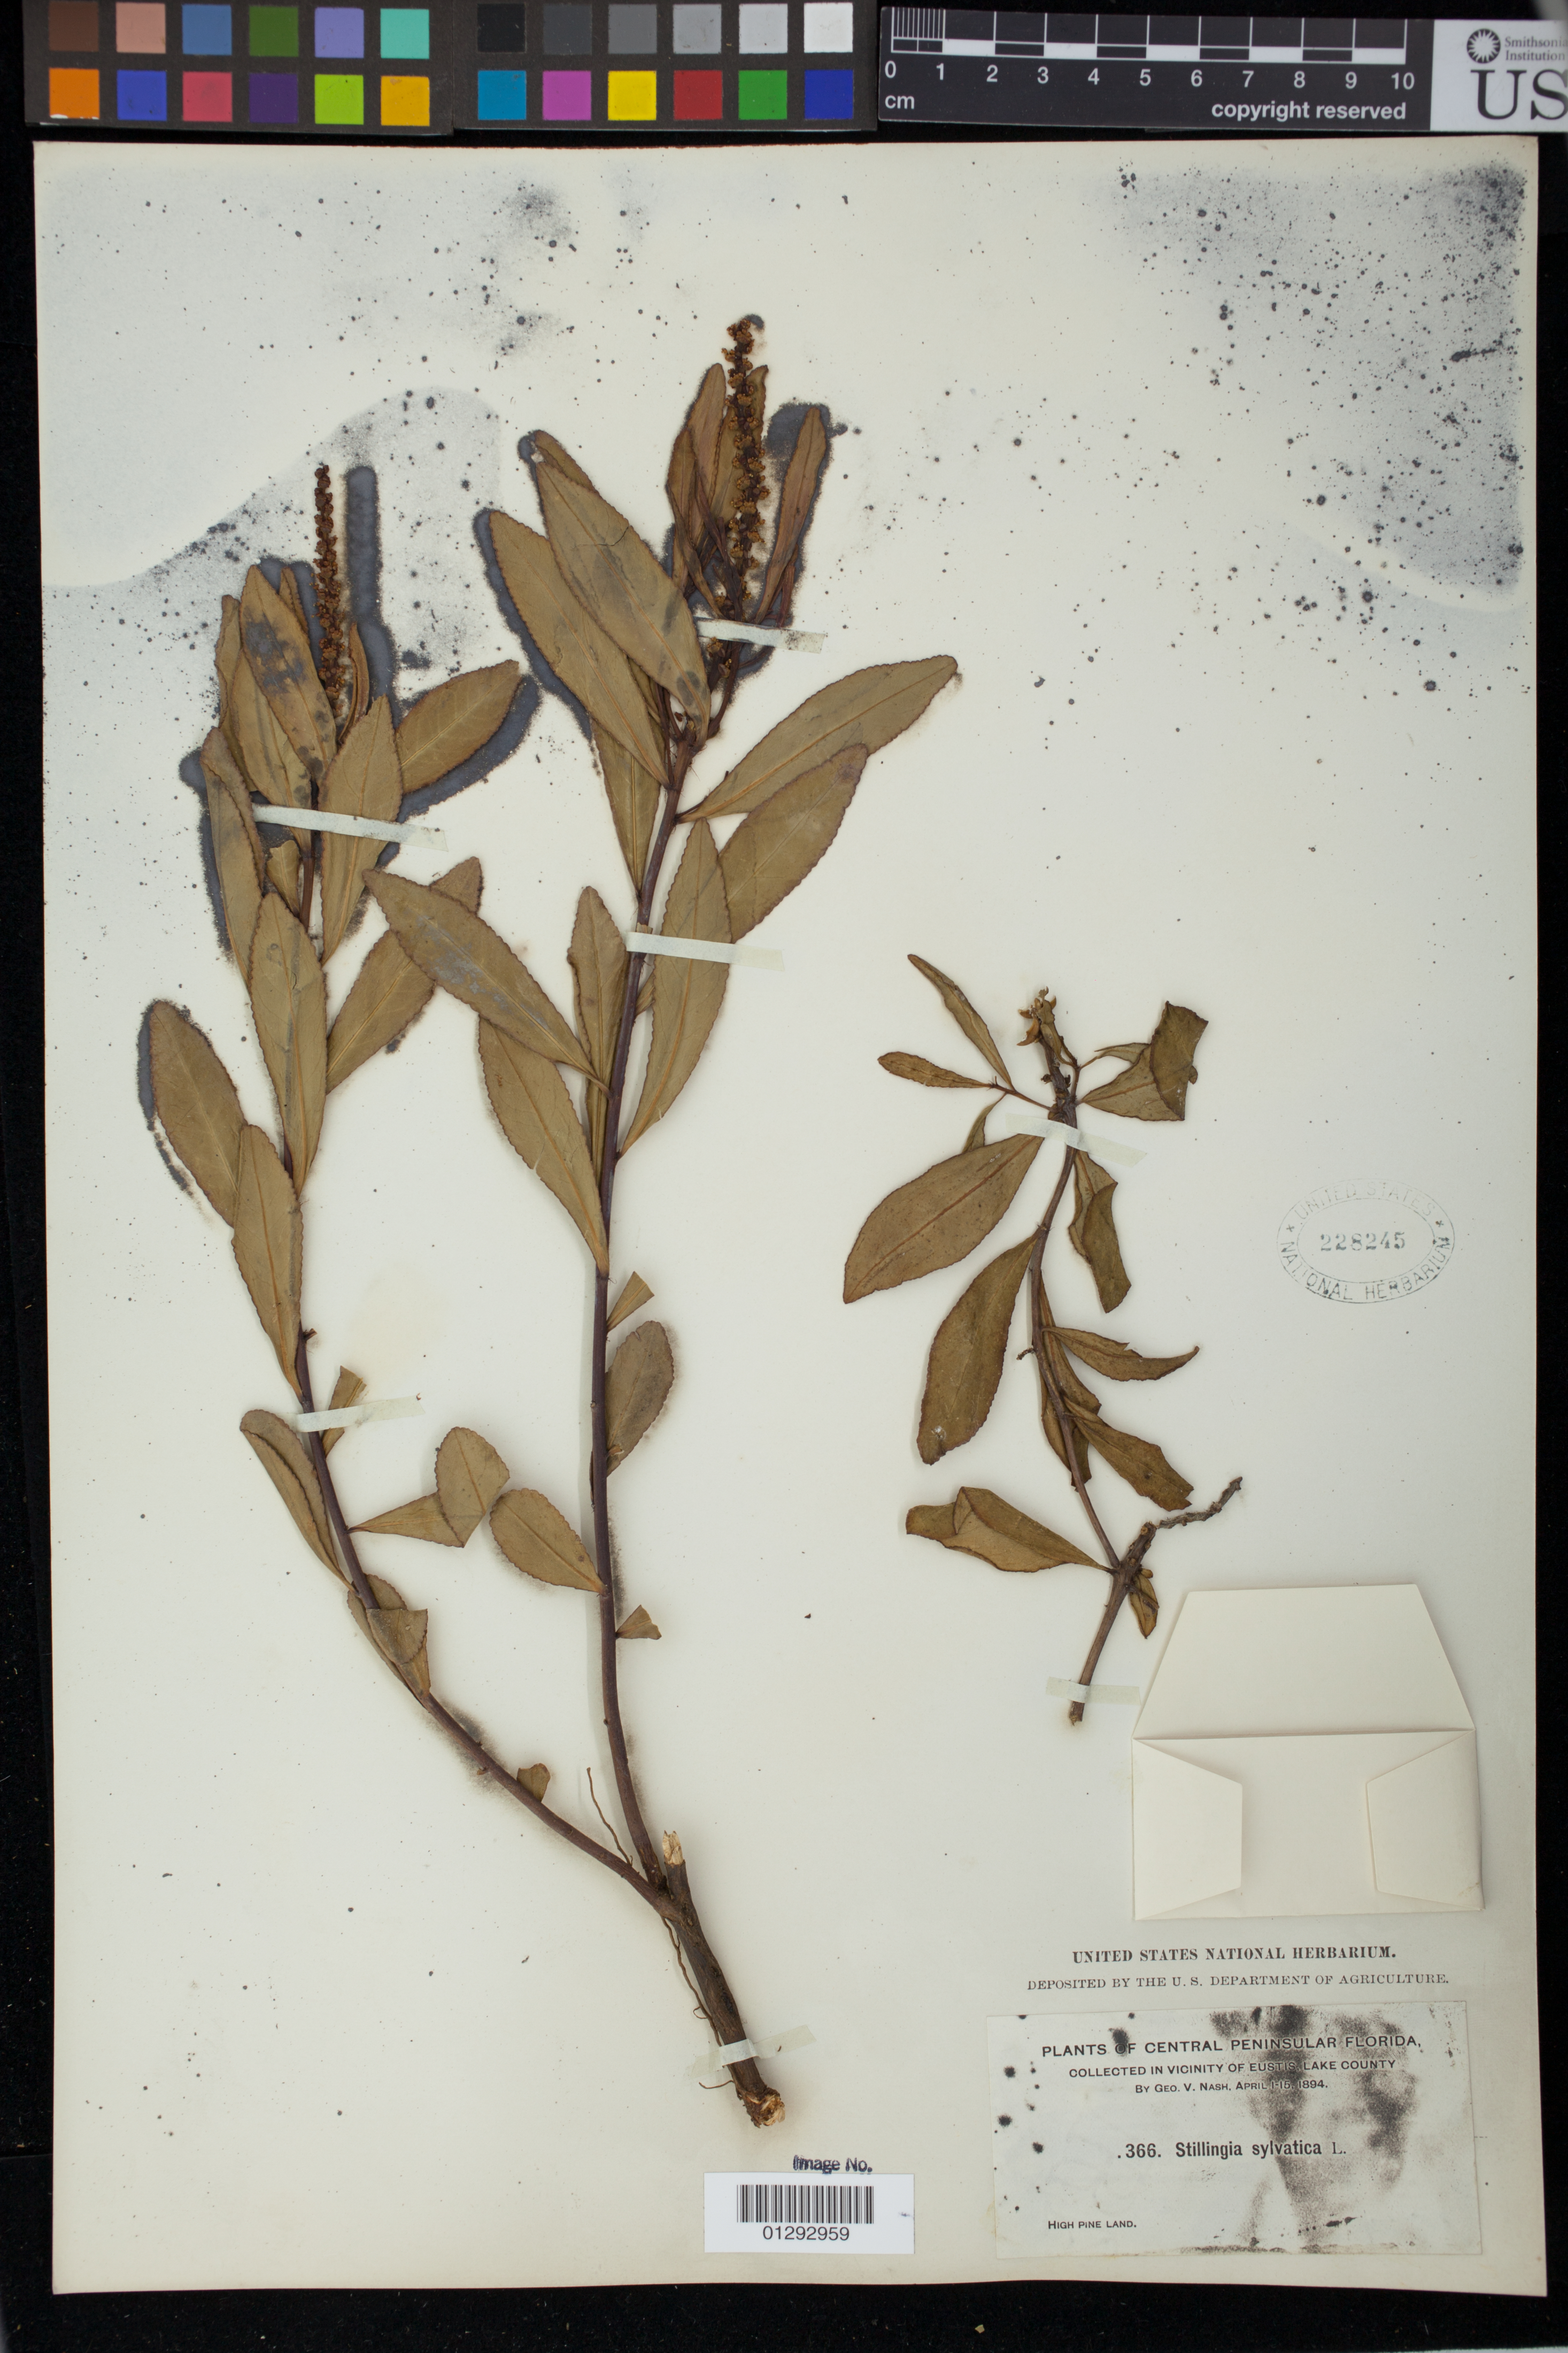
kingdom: Plantae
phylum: Tracheophyta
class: Magnoliopsida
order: Malpighiales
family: Euphorbiaceae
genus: Stillingia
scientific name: Stillingia sylvatica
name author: L.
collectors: G. V. Nash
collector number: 366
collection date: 1894-04-01/1894-04-15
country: United States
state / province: Florida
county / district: Lake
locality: Central Peninsular Florida. Vicinity of Eustis, Lake County. High Pine Land.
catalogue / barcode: US 228245